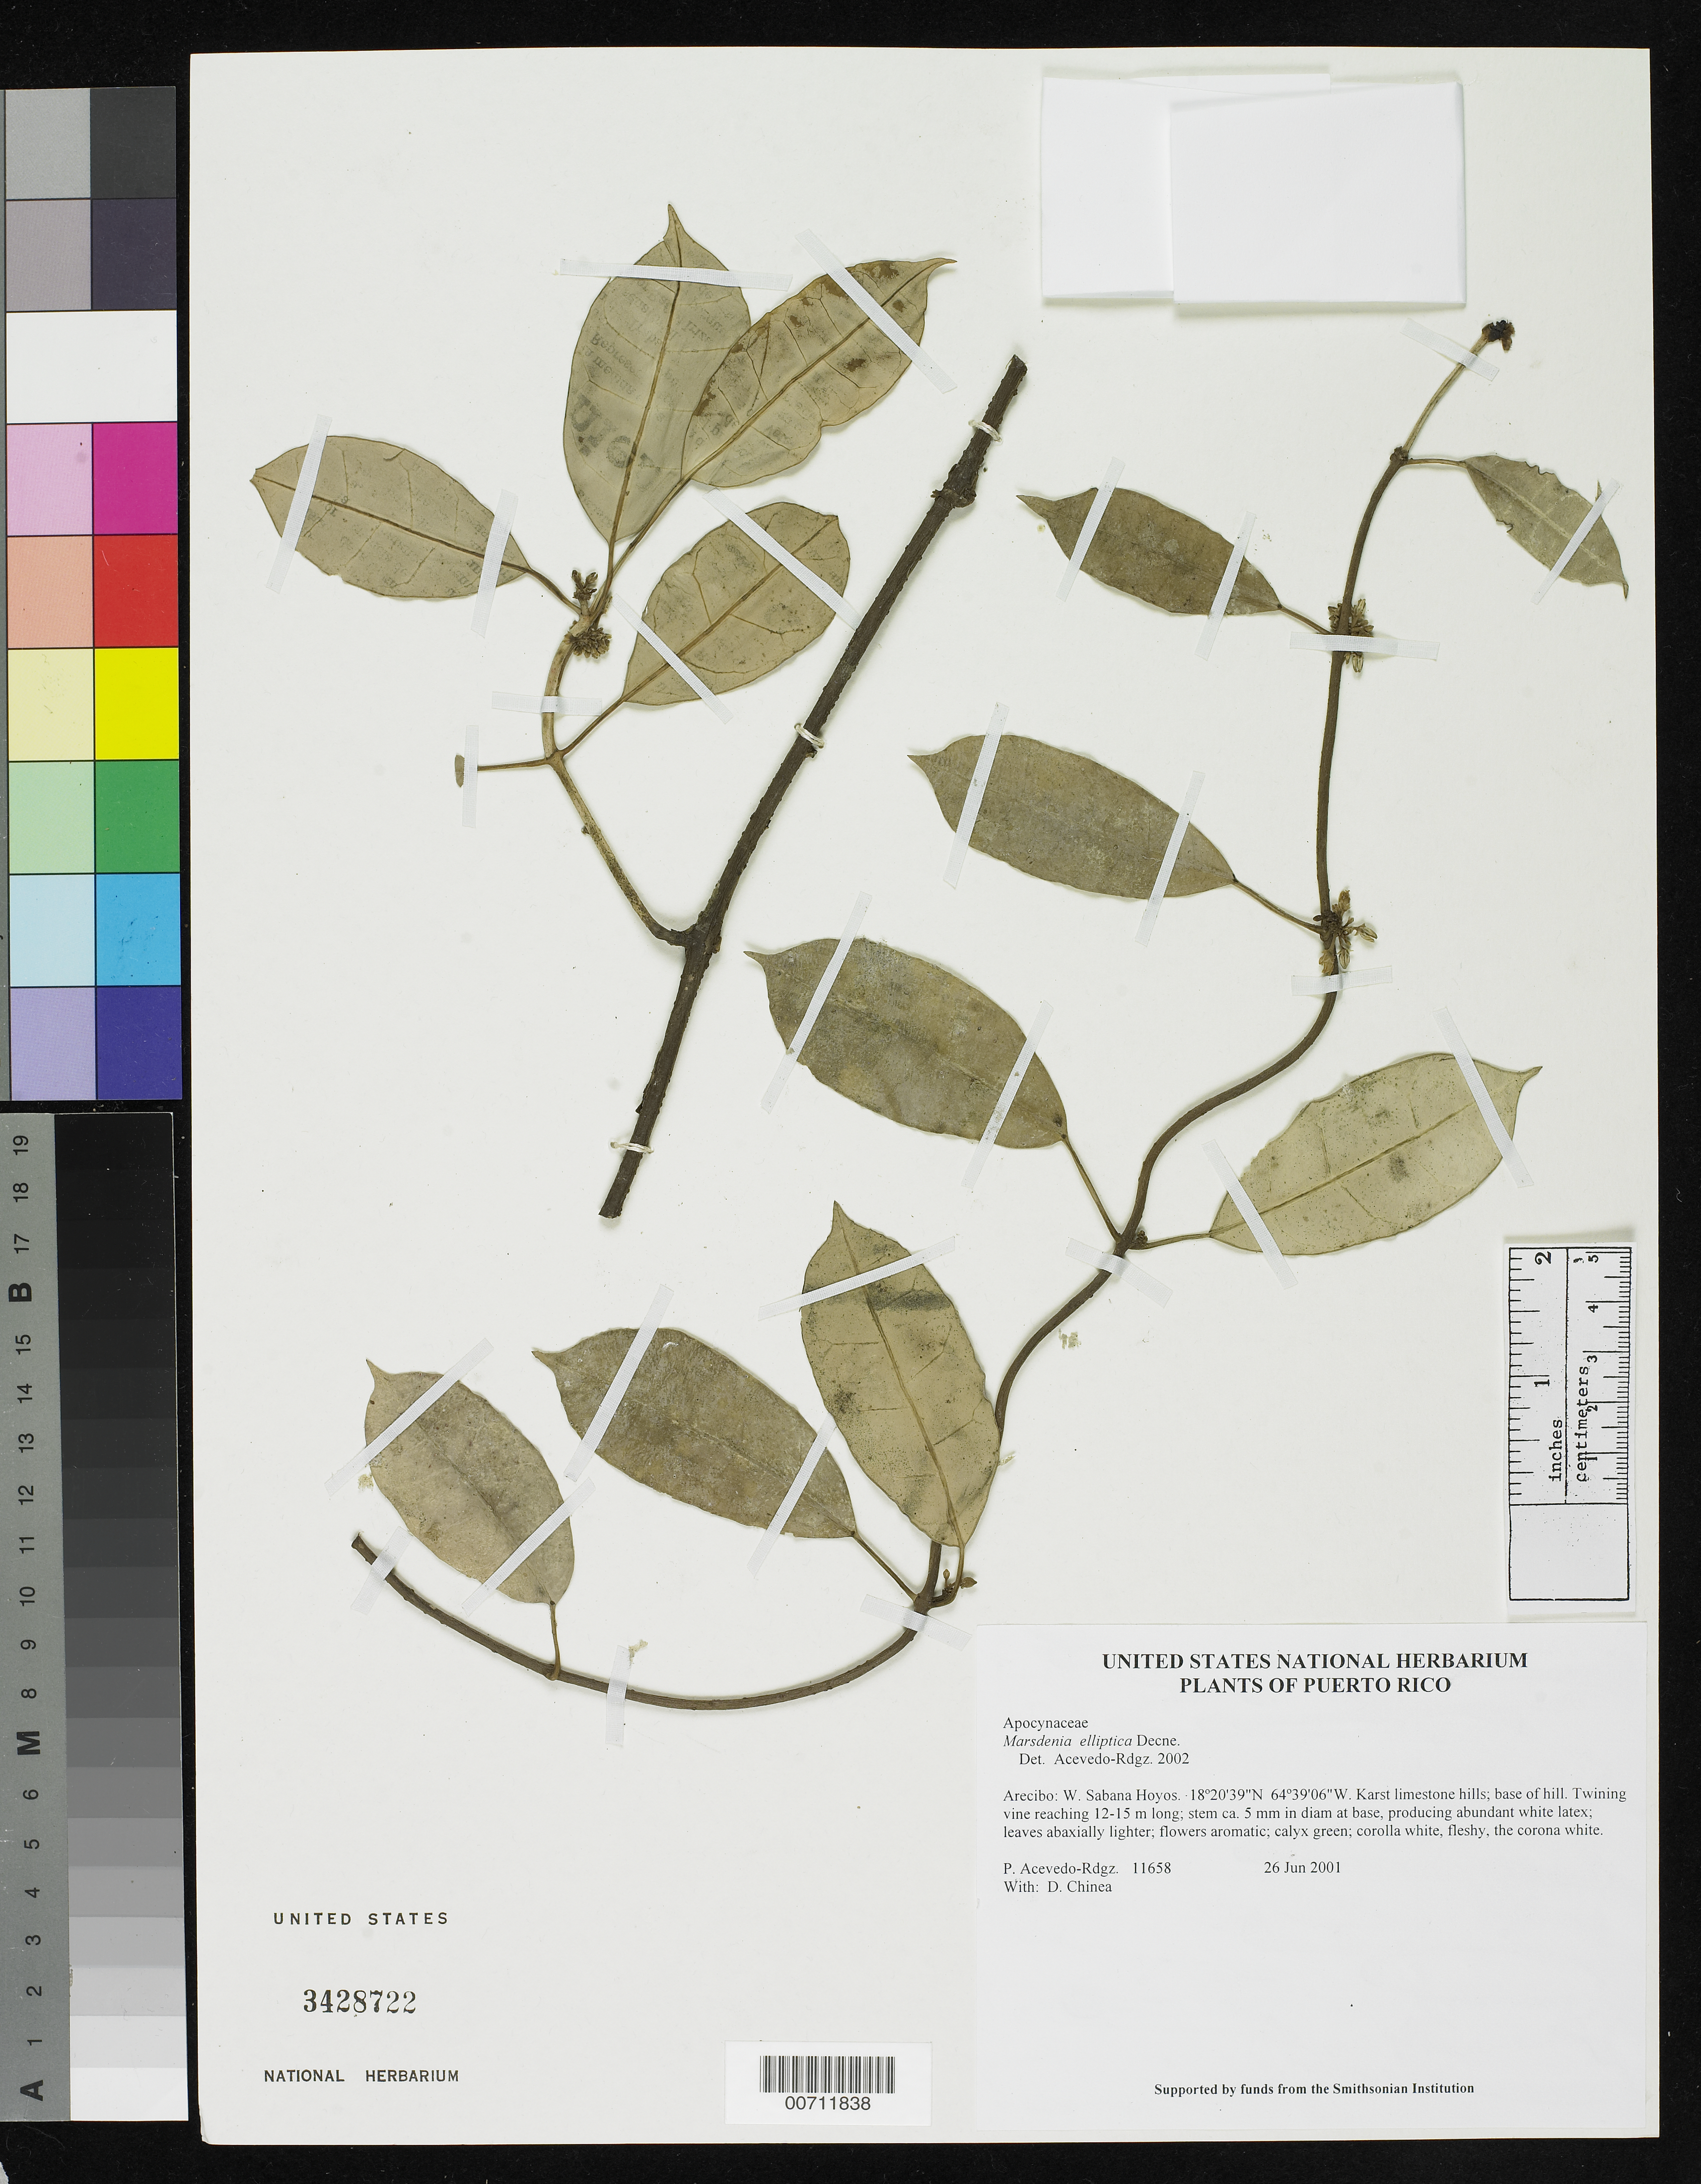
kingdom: Plantae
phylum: Tracheophyta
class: Magnoliopsida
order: Gentianales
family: Apocynaceae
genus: Marsdenia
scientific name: Marsdenia elliptica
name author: Decne.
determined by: Acevedo-Rodríguez, P., (BOT), Smithsonian Institution - National Museum of Natural History (UNITED STATES)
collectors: P. Acevedo-Rodr. & D. Chinea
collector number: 11658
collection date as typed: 26 Jun 2001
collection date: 2001-06-26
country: Puerto Rico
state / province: Arecibo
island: Puerto Rico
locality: Arecibo: W. Sabana Hoyos.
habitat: Karst limestone hills; base of hill.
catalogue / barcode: US 3428722